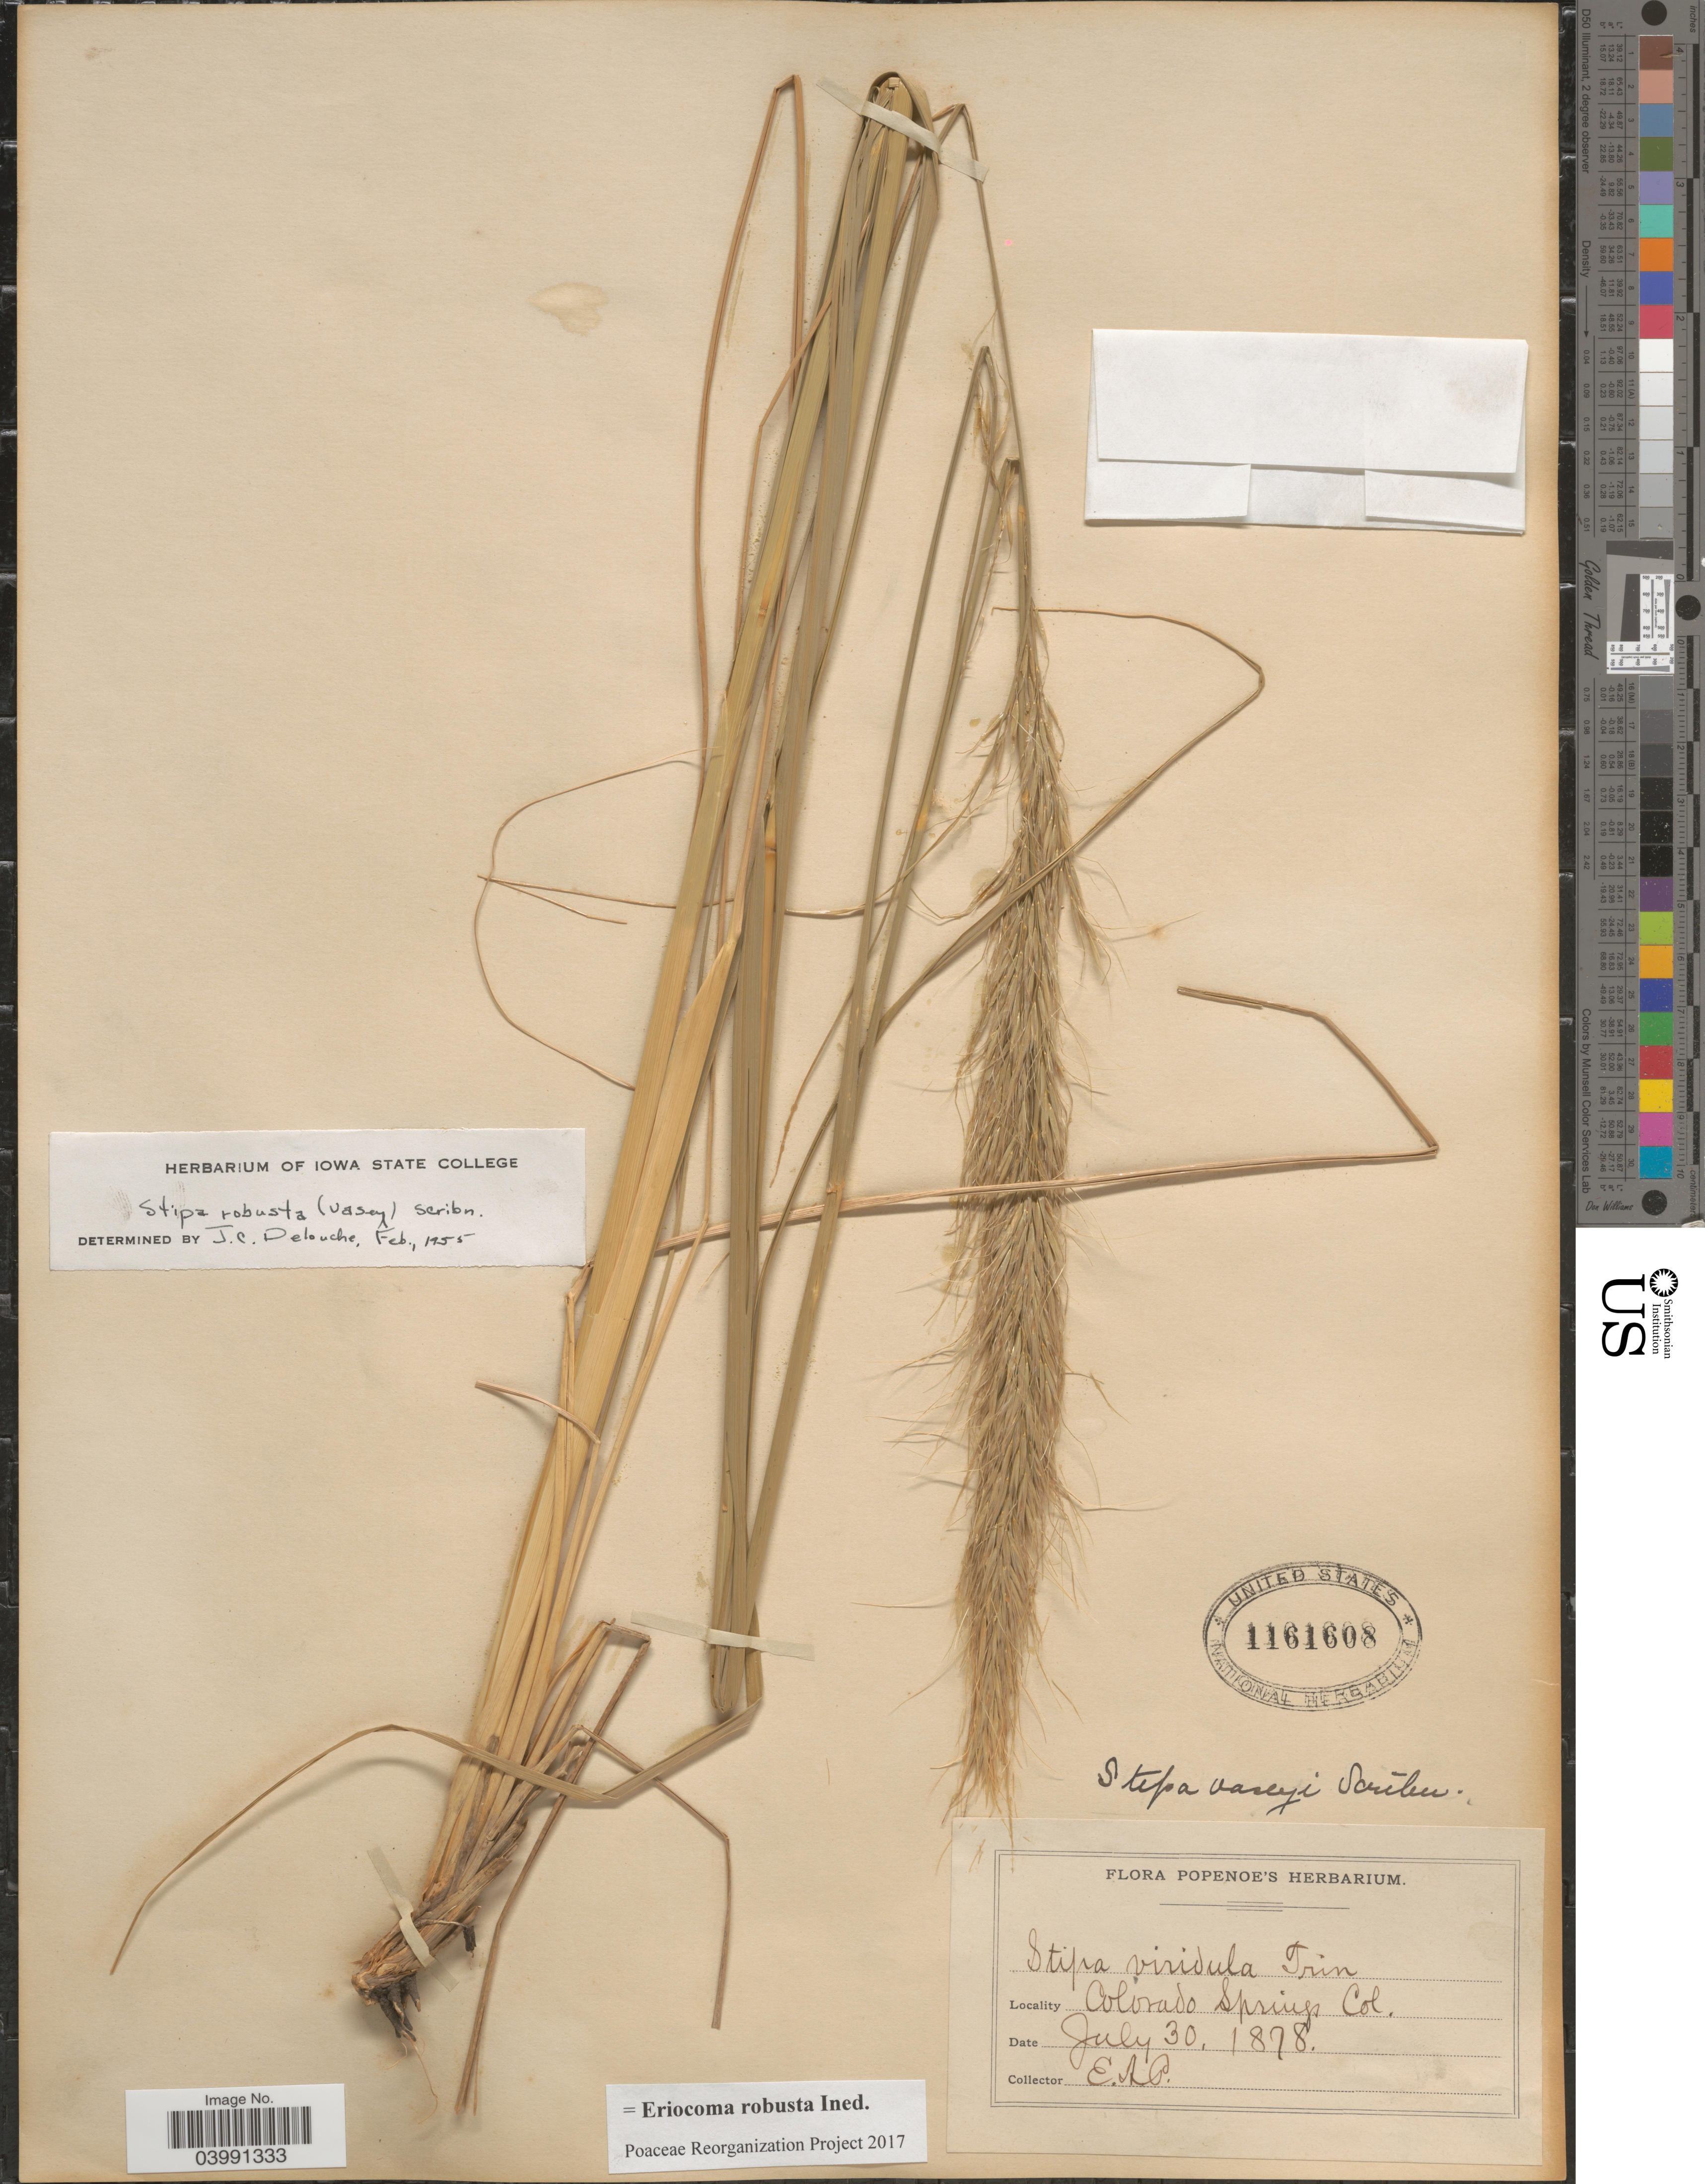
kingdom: Plantae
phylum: Tracheophyta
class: Liliopsida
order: Poales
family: Poaceae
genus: Eriocoma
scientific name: Eriocoma robusta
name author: (Vasey) Romasch.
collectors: E. A. Popenoe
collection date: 1878-07-30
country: United States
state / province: Colorado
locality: Colorado Springs.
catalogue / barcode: US 1161608